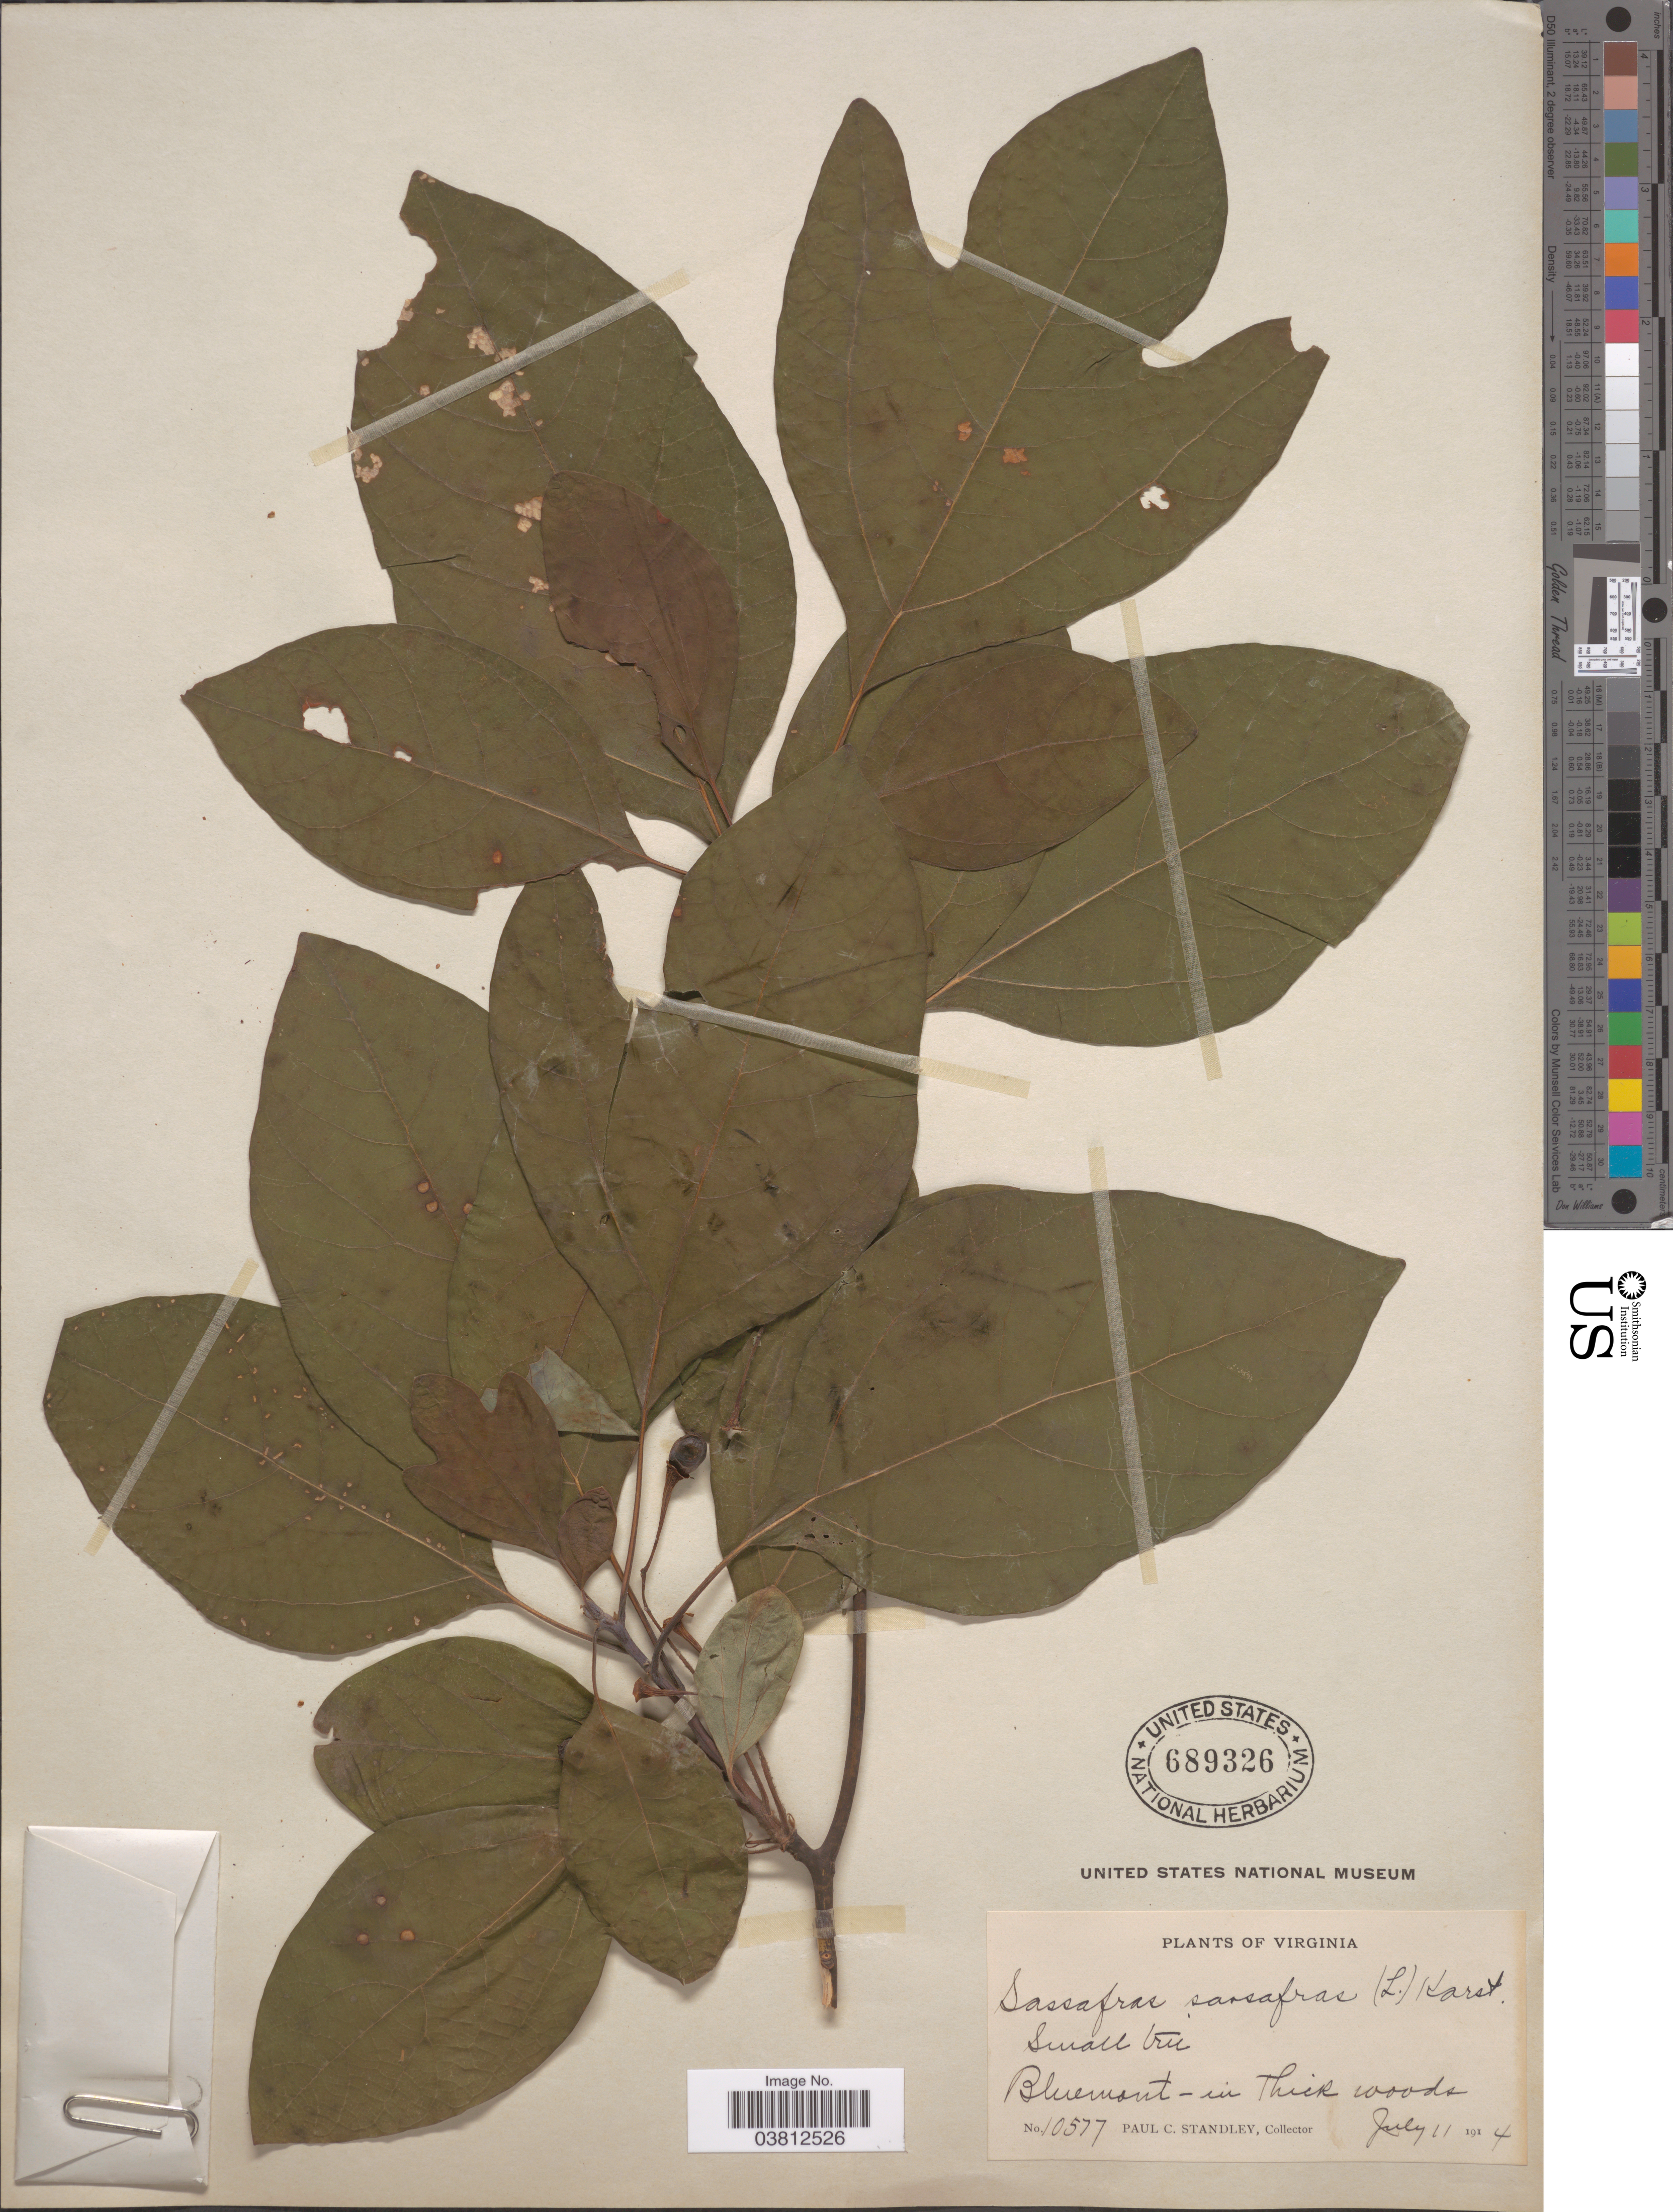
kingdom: Plantae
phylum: Tracheophyta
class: Magnoliopsida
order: Laurales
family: Lauraceae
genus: Sassafras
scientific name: Sassafras albidum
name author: (Nutt.) Nees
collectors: P. C. Standley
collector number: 10577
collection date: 1914-07-11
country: United States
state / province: Virginia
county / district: Loudoun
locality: Bluemont - in Thick woods.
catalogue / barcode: US 689326